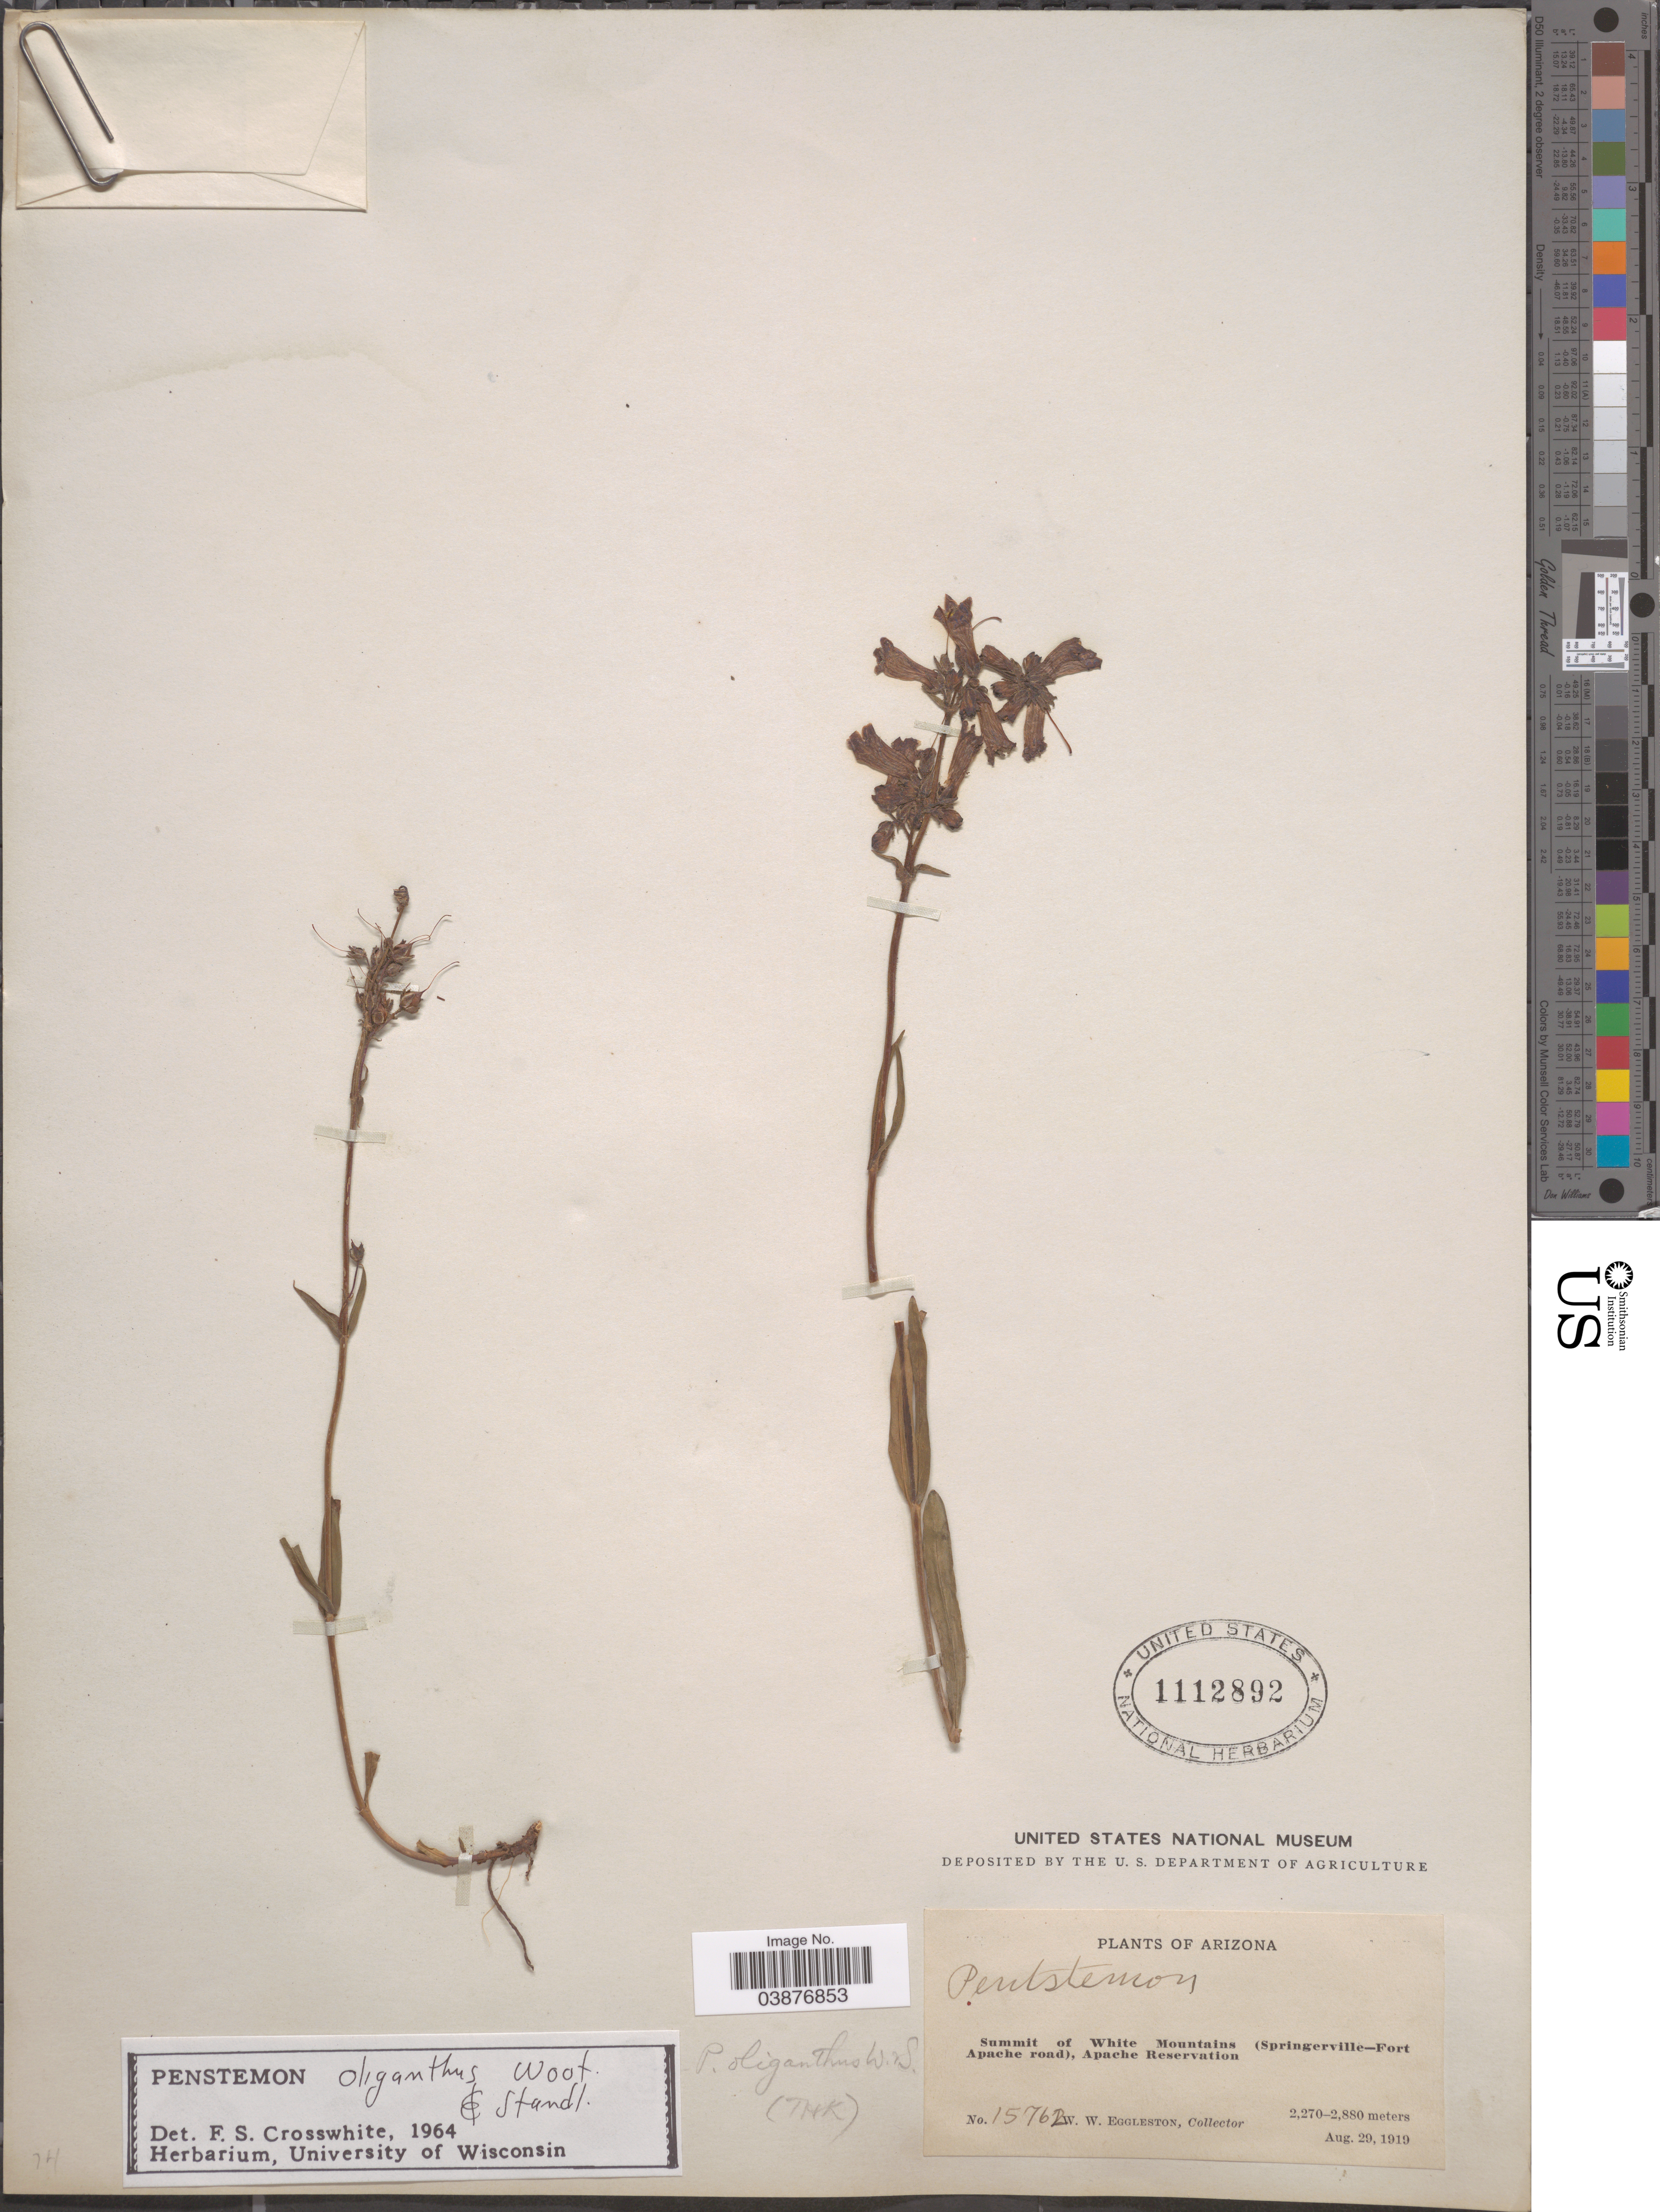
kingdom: Plantae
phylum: Tracheophyta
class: Magnoliopsida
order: Lamiales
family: Plantaginaceae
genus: Penstemon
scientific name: Penstemon oliganthus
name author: Wooton & Standl.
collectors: W. W. Eggleston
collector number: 15762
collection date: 1919-08-29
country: United States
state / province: Arizona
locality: Summit of White Mountains (Springerville-Fort Apache road), Apache Reservation.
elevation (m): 2270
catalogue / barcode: US 1112892